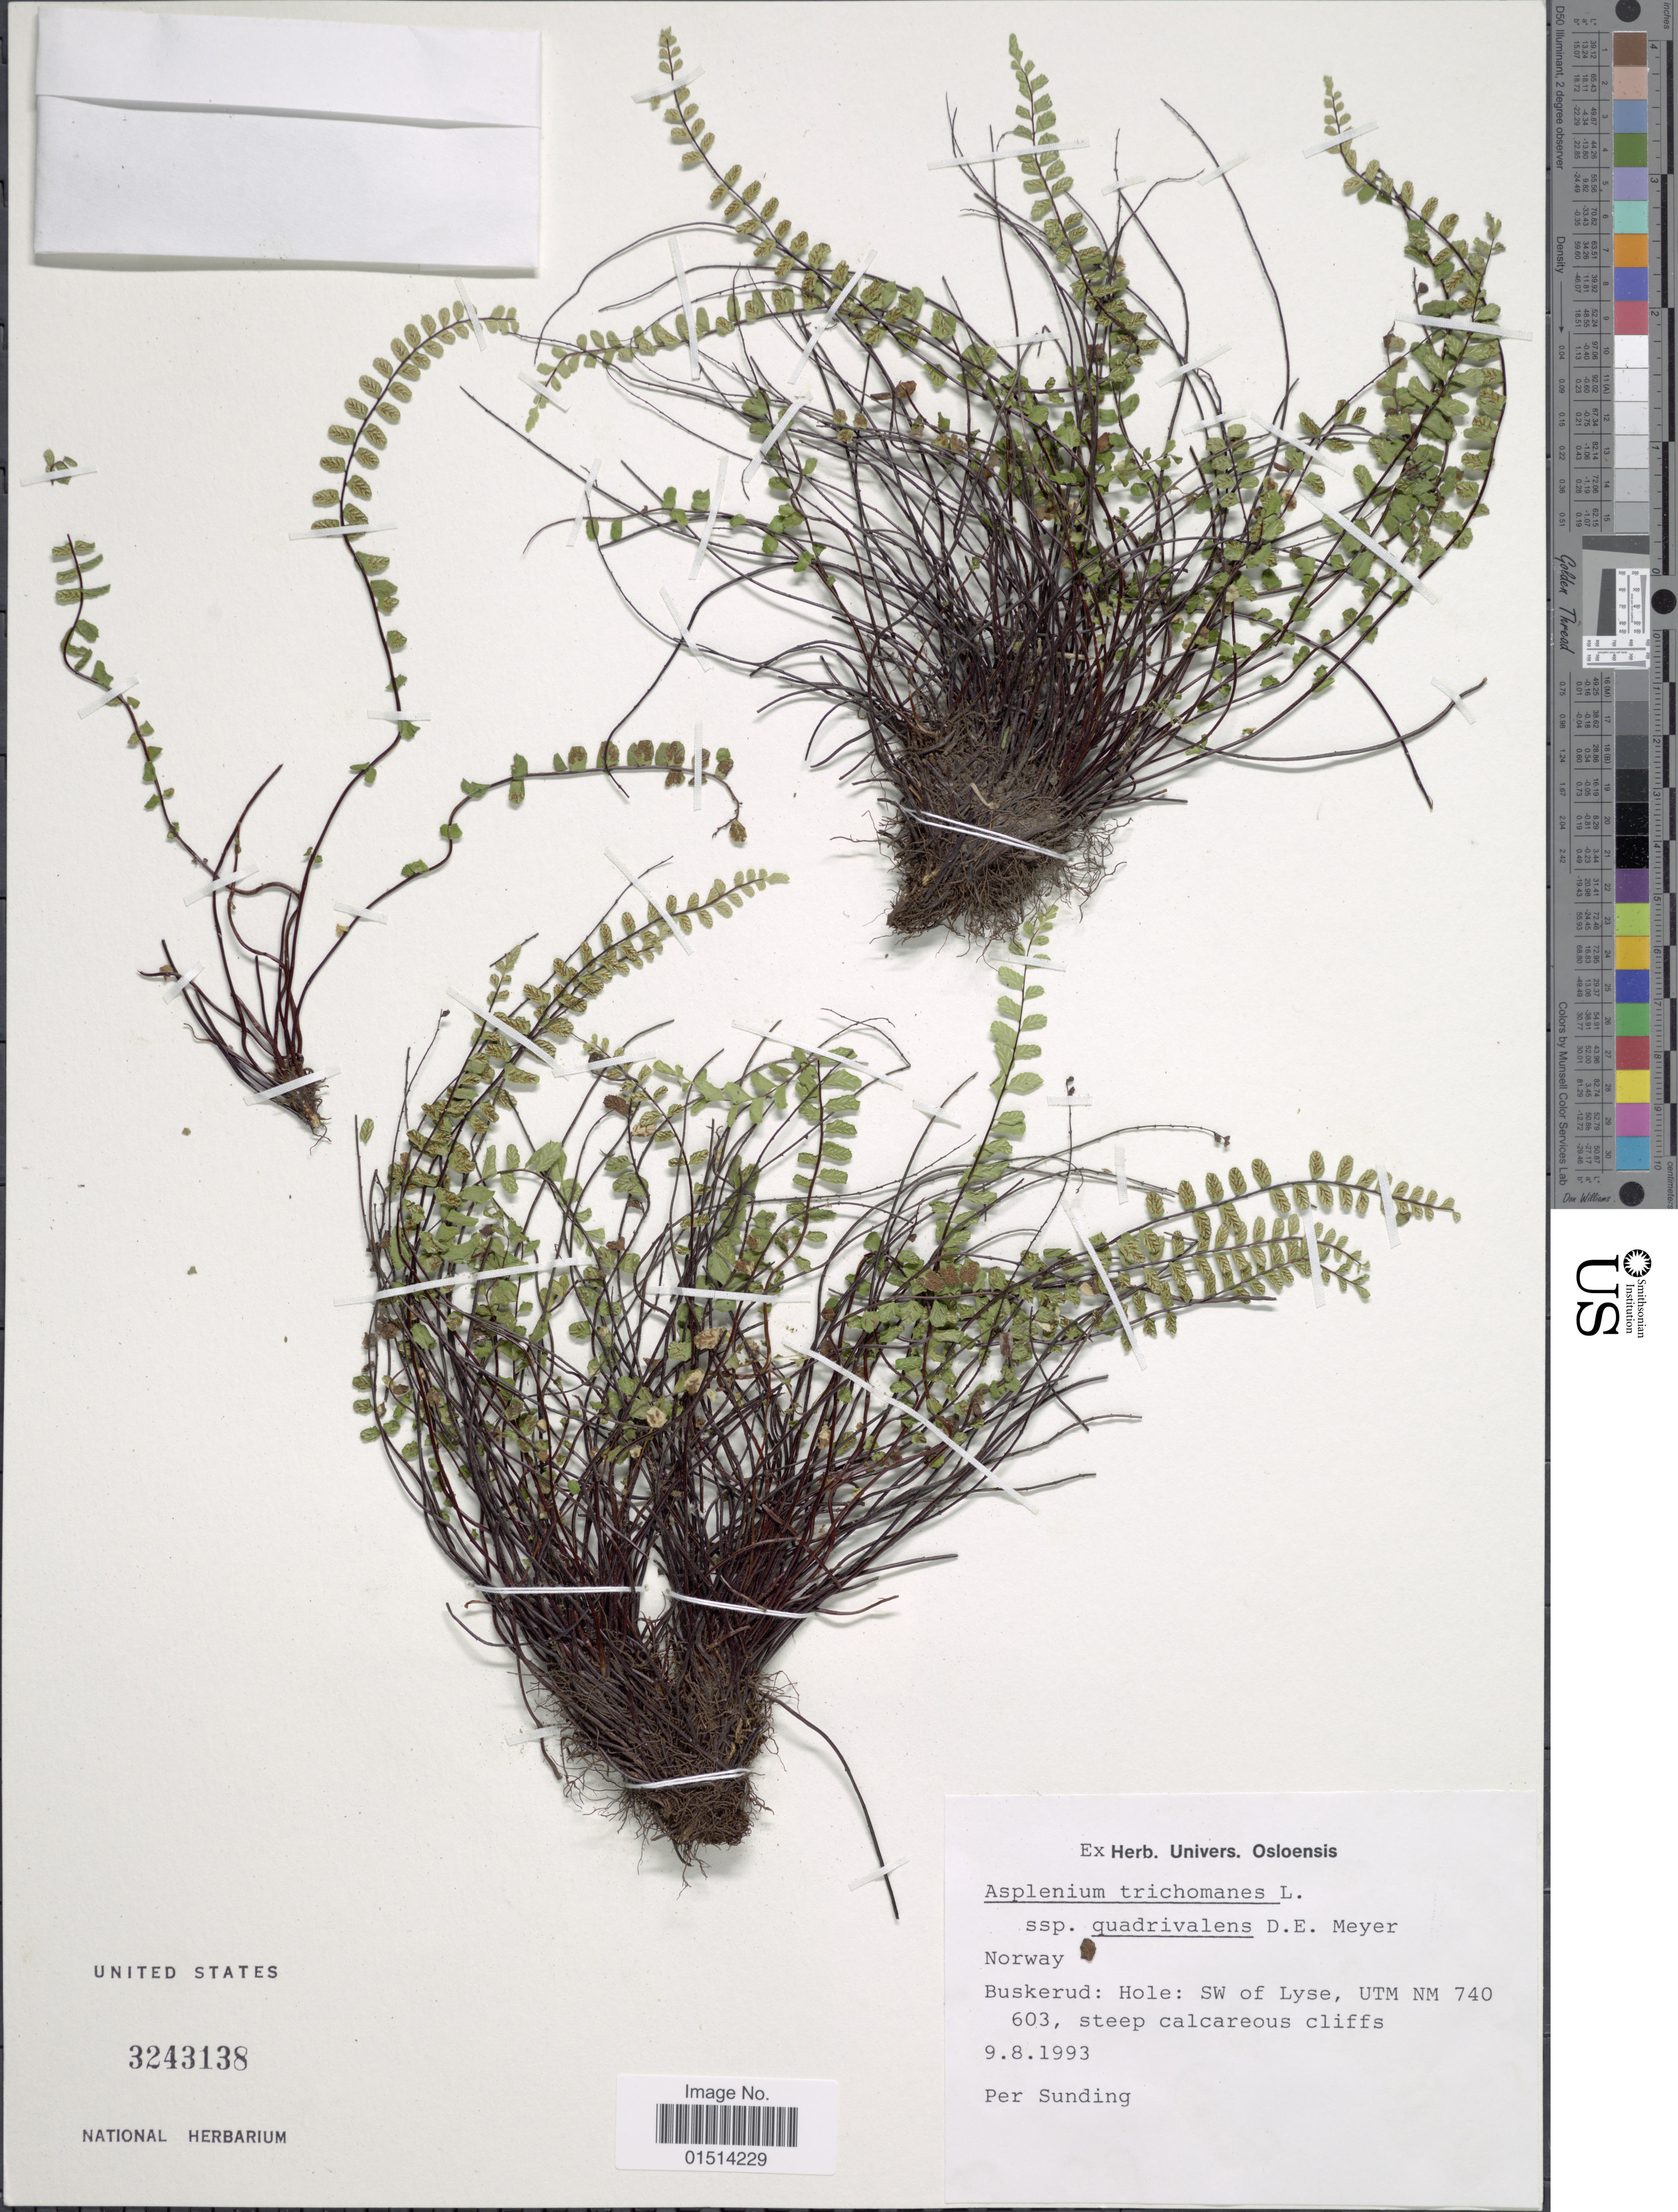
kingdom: Plantae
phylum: Tracheophyta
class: Polypodiopsida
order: Polypodiales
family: Aspleniaceae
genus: Asplenium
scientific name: Asplenium trichomanes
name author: L.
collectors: P. O. Sunding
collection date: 1993-08-09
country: Norway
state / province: Buskerud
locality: Norway, Buskerud: Hole: SW of Lyse, UTM NM 740 603, steep calcareous cliffs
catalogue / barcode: US 3243138